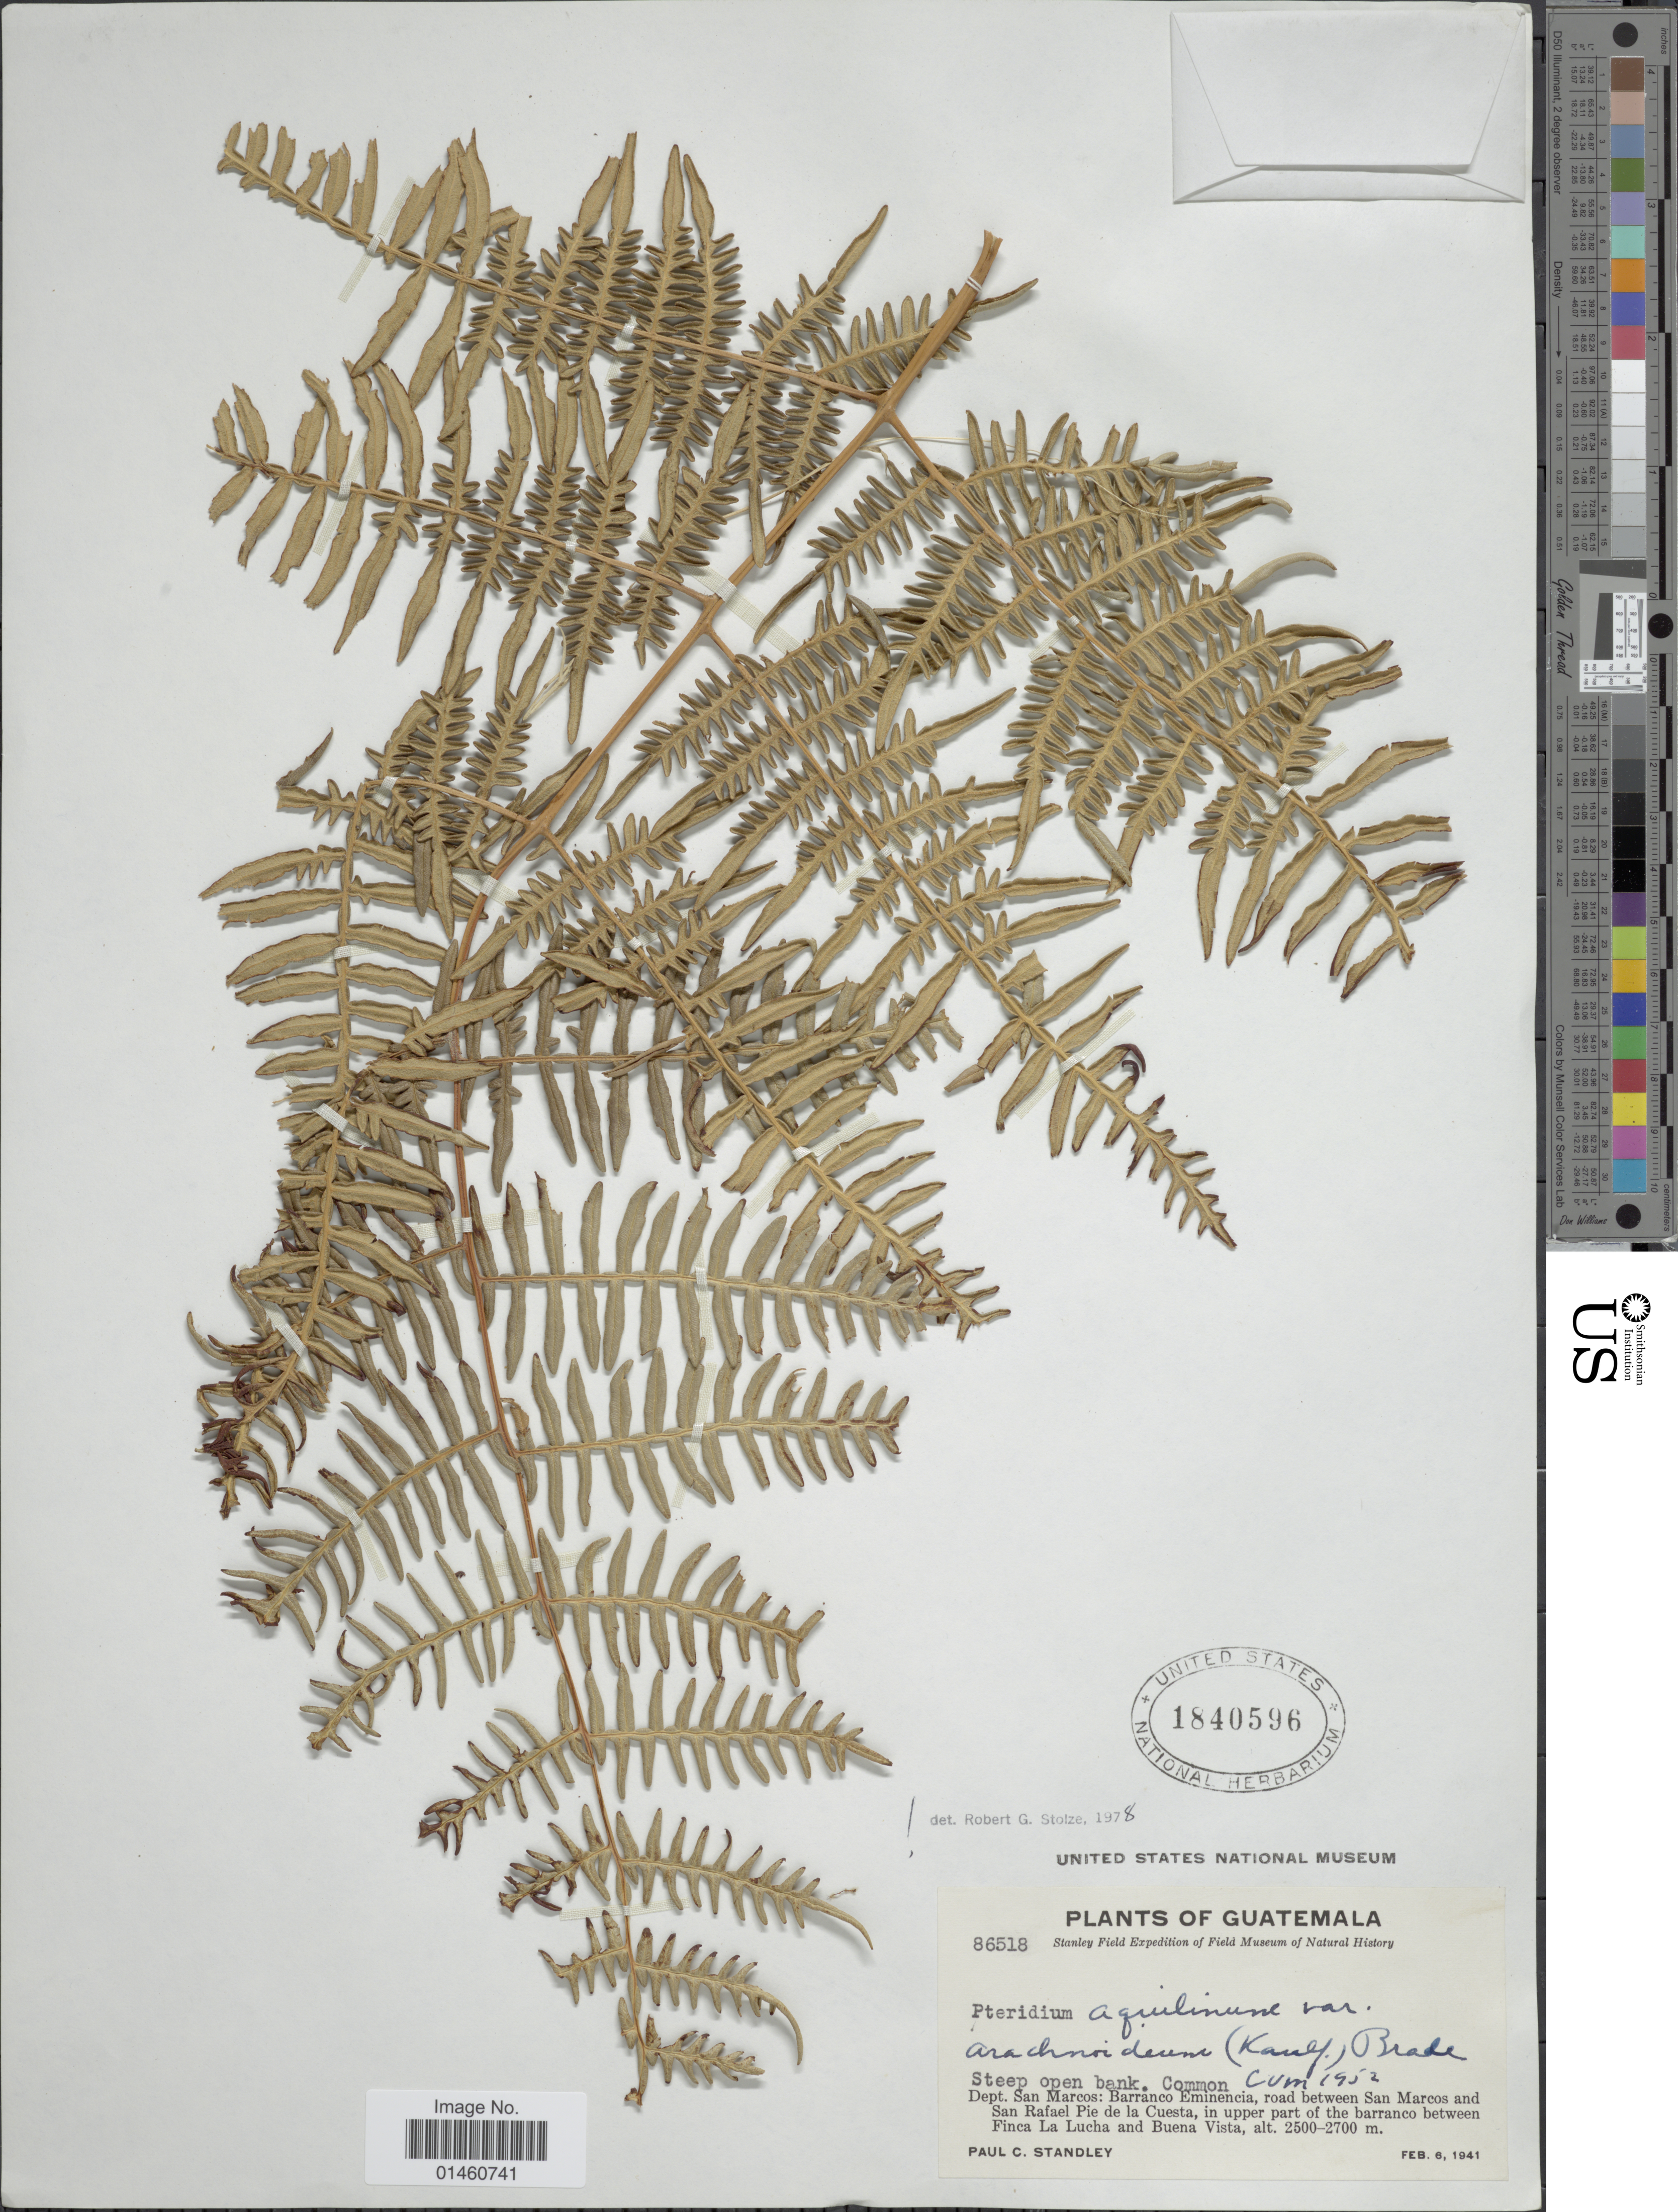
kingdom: Plantae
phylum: Tracheophyta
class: Polypodiopsida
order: Polypodiales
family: Dennstaedtiaceae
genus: Pteridium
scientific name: Pteridium aquilinum var. arachnoideum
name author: (Kaulf.) Herter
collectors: P. C. Standley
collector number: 86518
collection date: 1941-02-06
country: Guatemala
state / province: San Marcos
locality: Barranco Eminencia, road between San Marcos and San Rafael Pie de la Cuesta, in upper part of the barranco between Finca La Lucha and Buena Vista.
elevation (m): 2500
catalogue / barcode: US 1840596